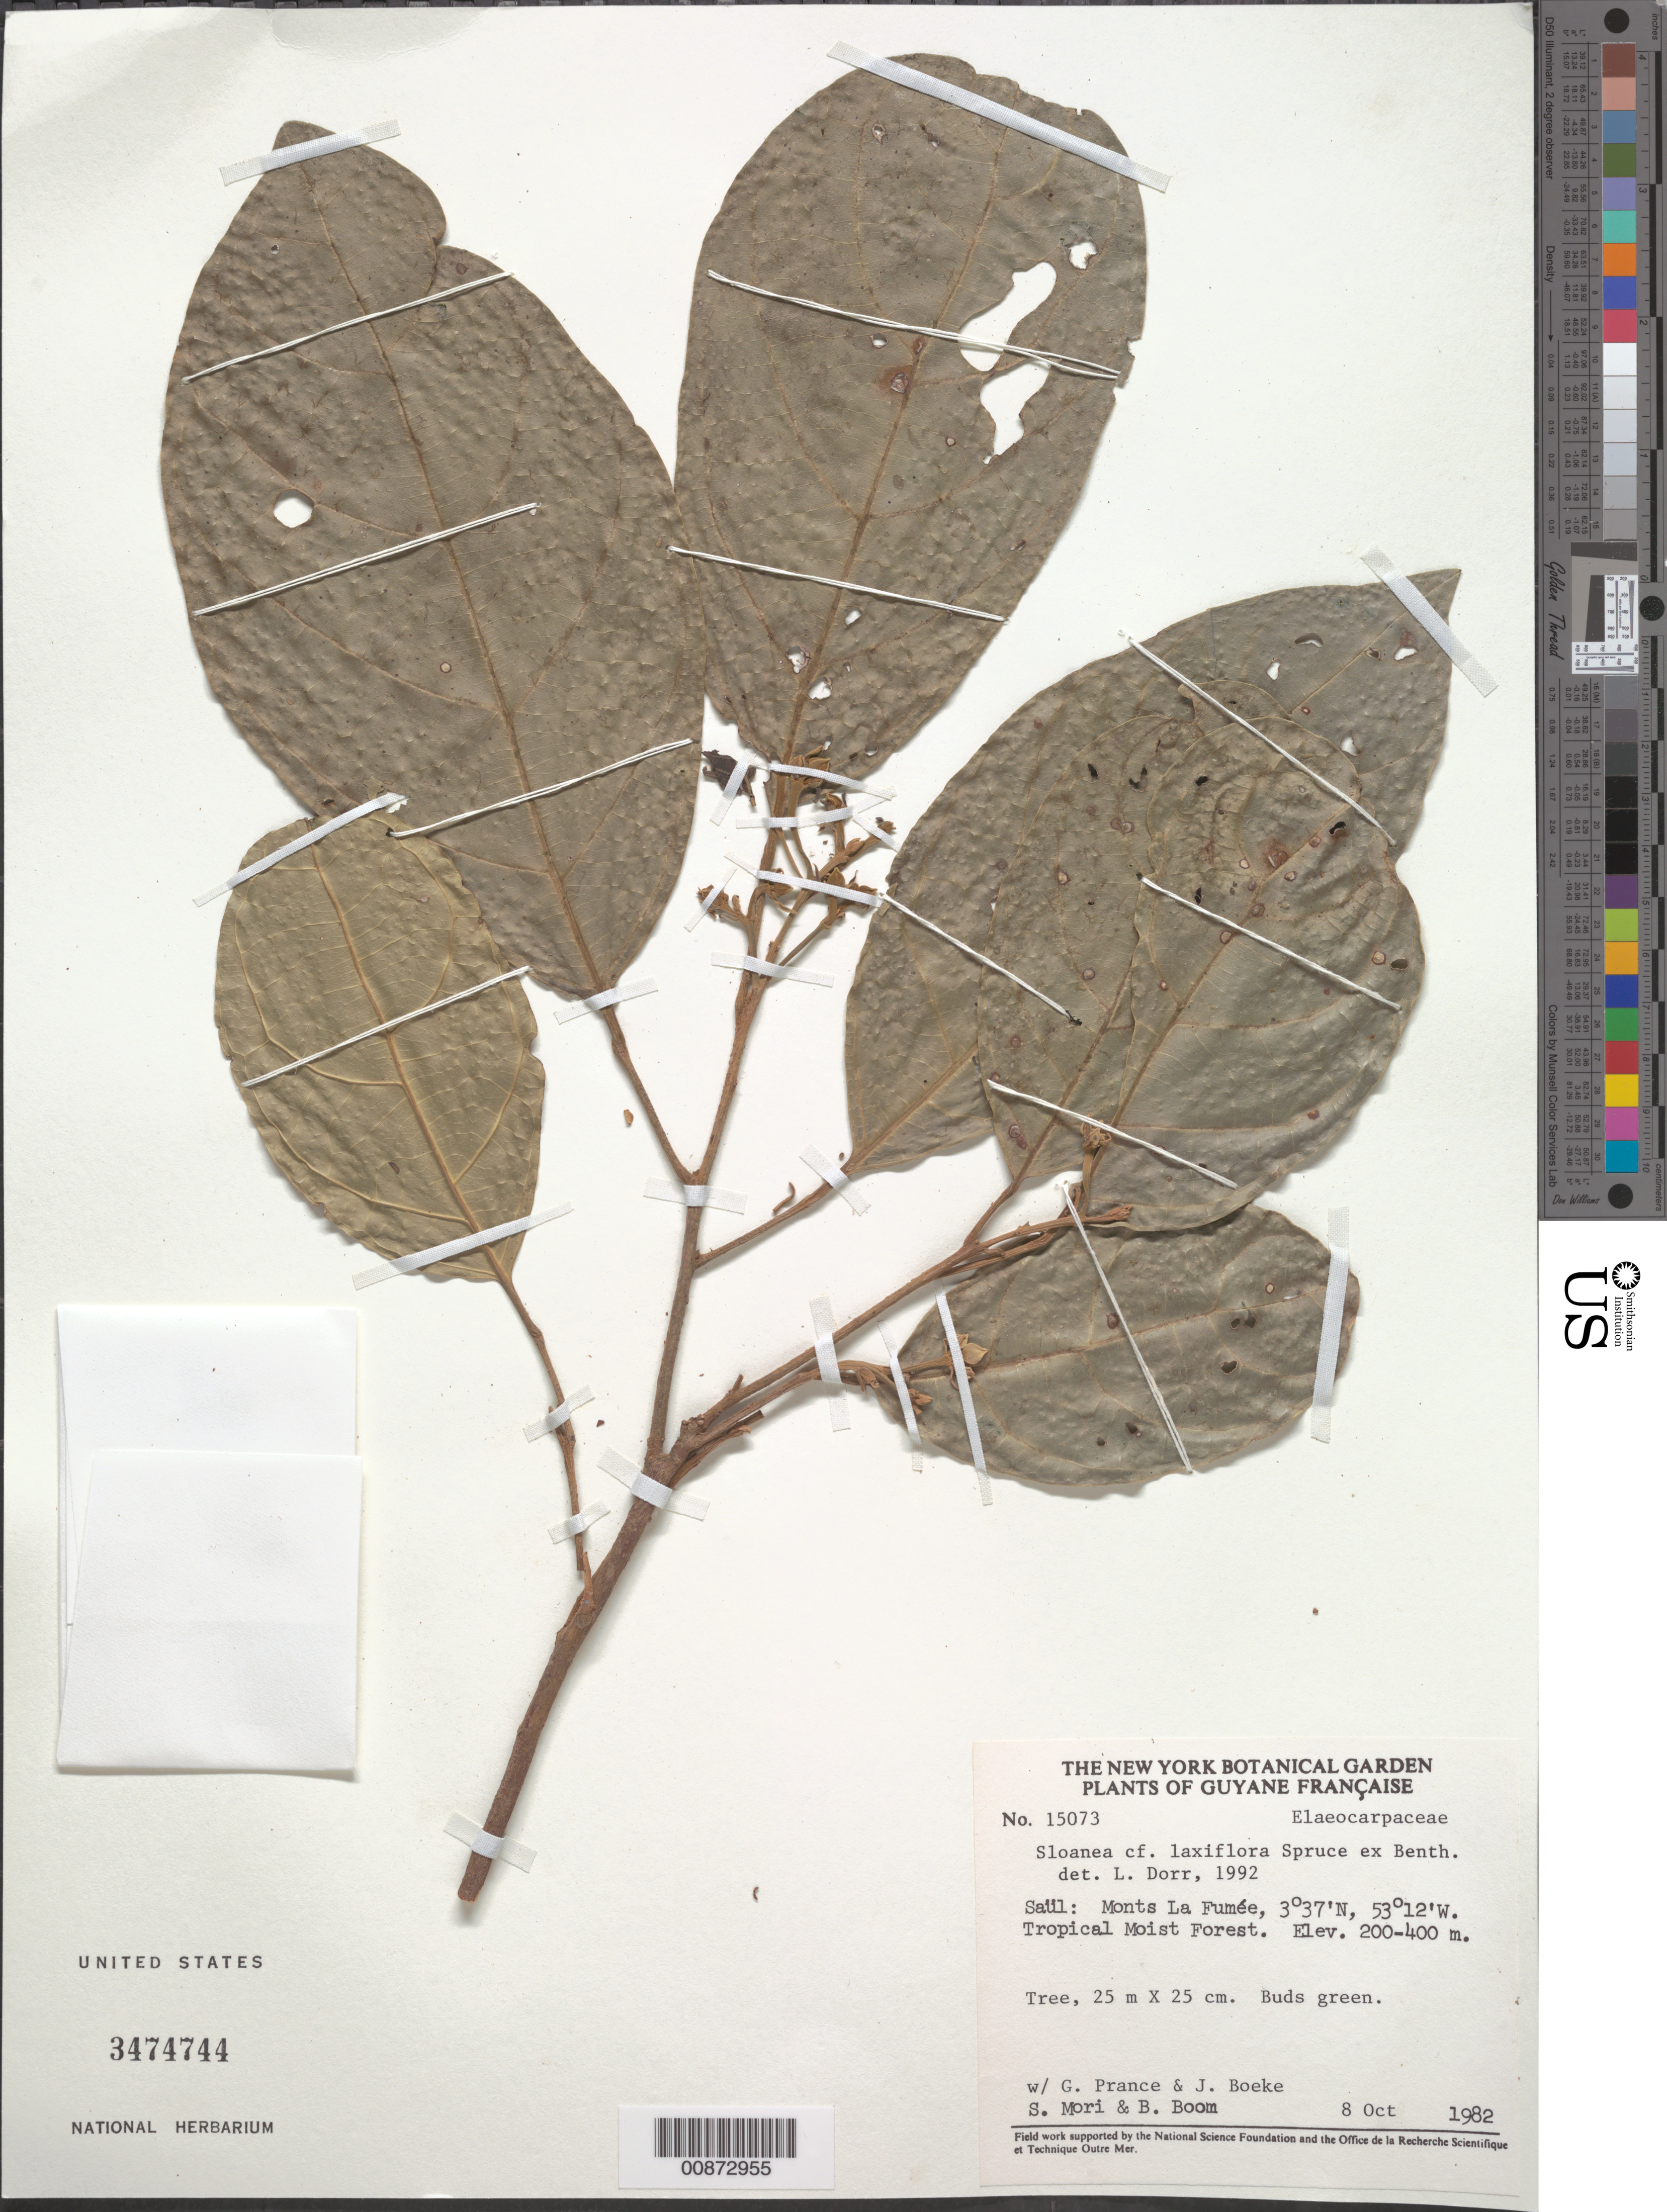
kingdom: Plantae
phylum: Tracheophyta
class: Magnoliopsida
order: Oxalidales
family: Elaeocarpaceae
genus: Sloanea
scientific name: Sloanea laxiflora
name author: Spruce ex Benth.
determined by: Dorr, L. J., (BOT), Smithsonian Institution - National Museum of Natural History (UNITED STATES)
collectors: S. Mori, B. M. Boom, G. T. Prance & J. D. Boeke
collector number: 15073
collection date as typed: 8-Oct-82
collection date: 1982-10-08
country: French Guiana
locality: Saül, Monts La Fumée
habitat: Tropical moist forest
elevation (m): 200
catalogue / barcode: US 3474744